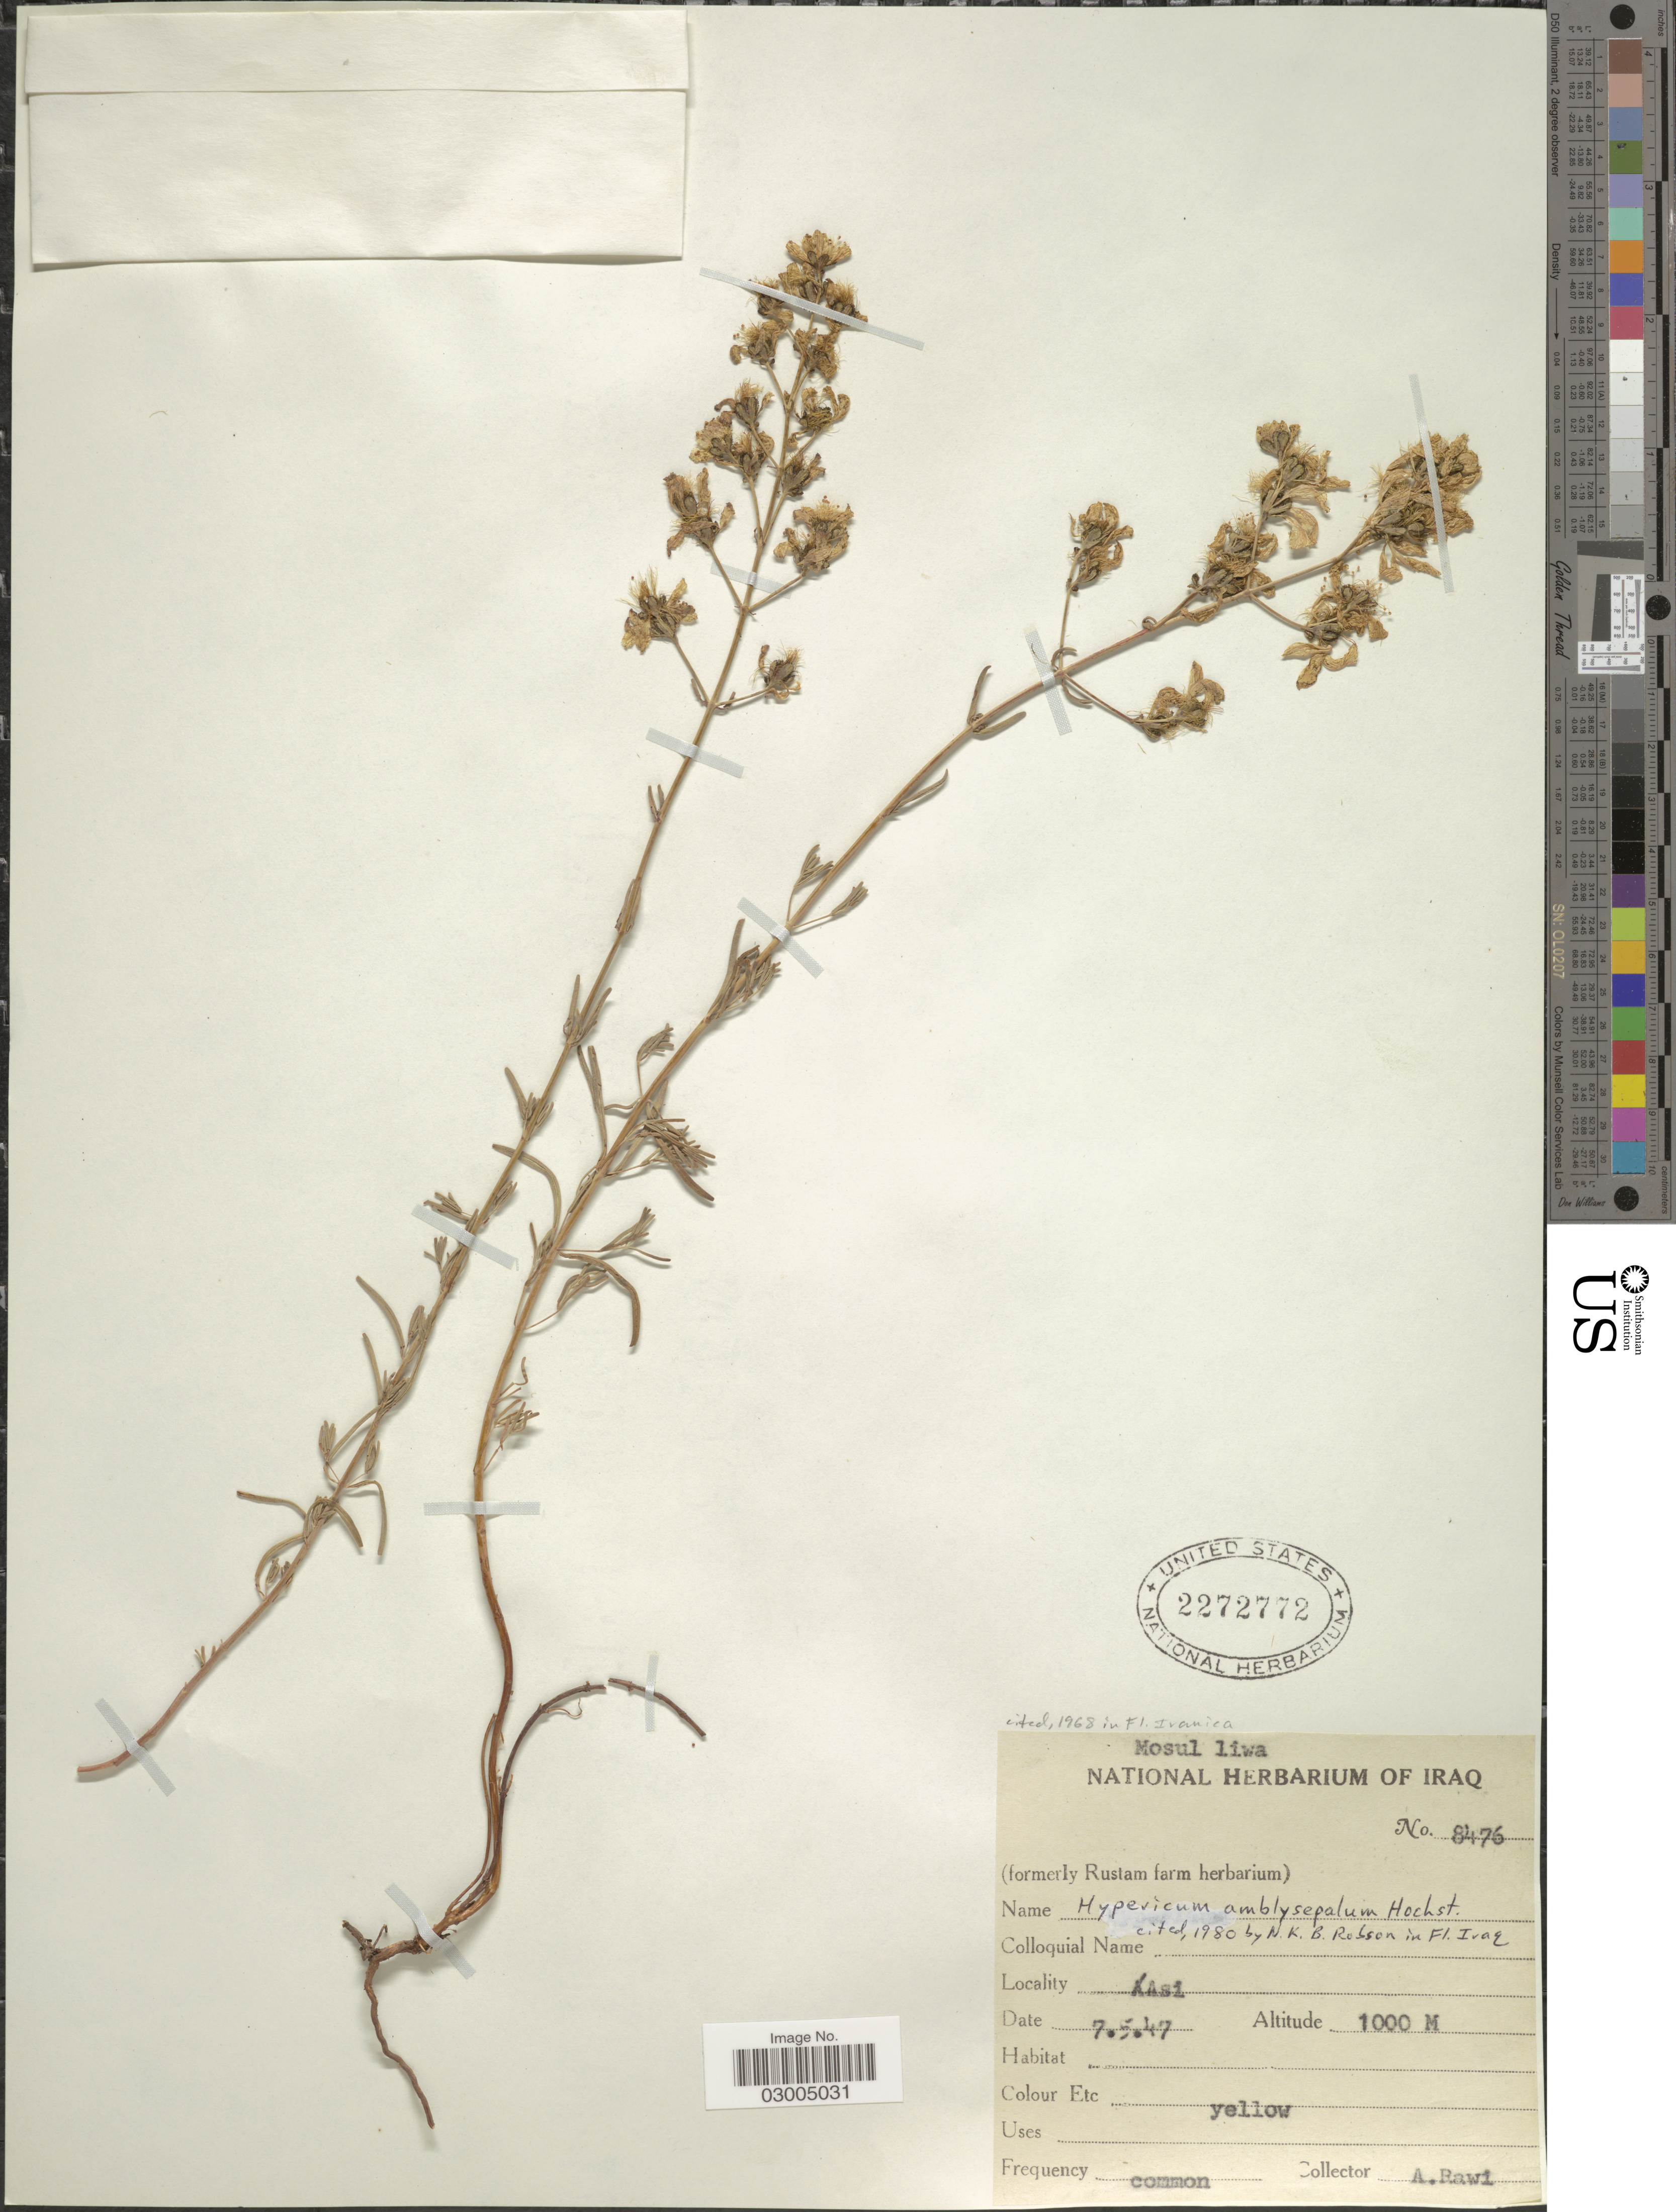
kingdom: Plantae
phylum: Tracheophyta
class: Magnoliopsida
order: Malpighiales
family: Hypericaceae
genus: Hypericum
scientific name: Hypericum amblysepalum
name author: Hochst.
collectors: A. Rawi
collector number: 8476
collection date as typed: Transcribed d/m/y: 7/5/47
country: Iraq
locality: Kasi.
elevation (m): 1000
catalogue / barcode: US 2272772